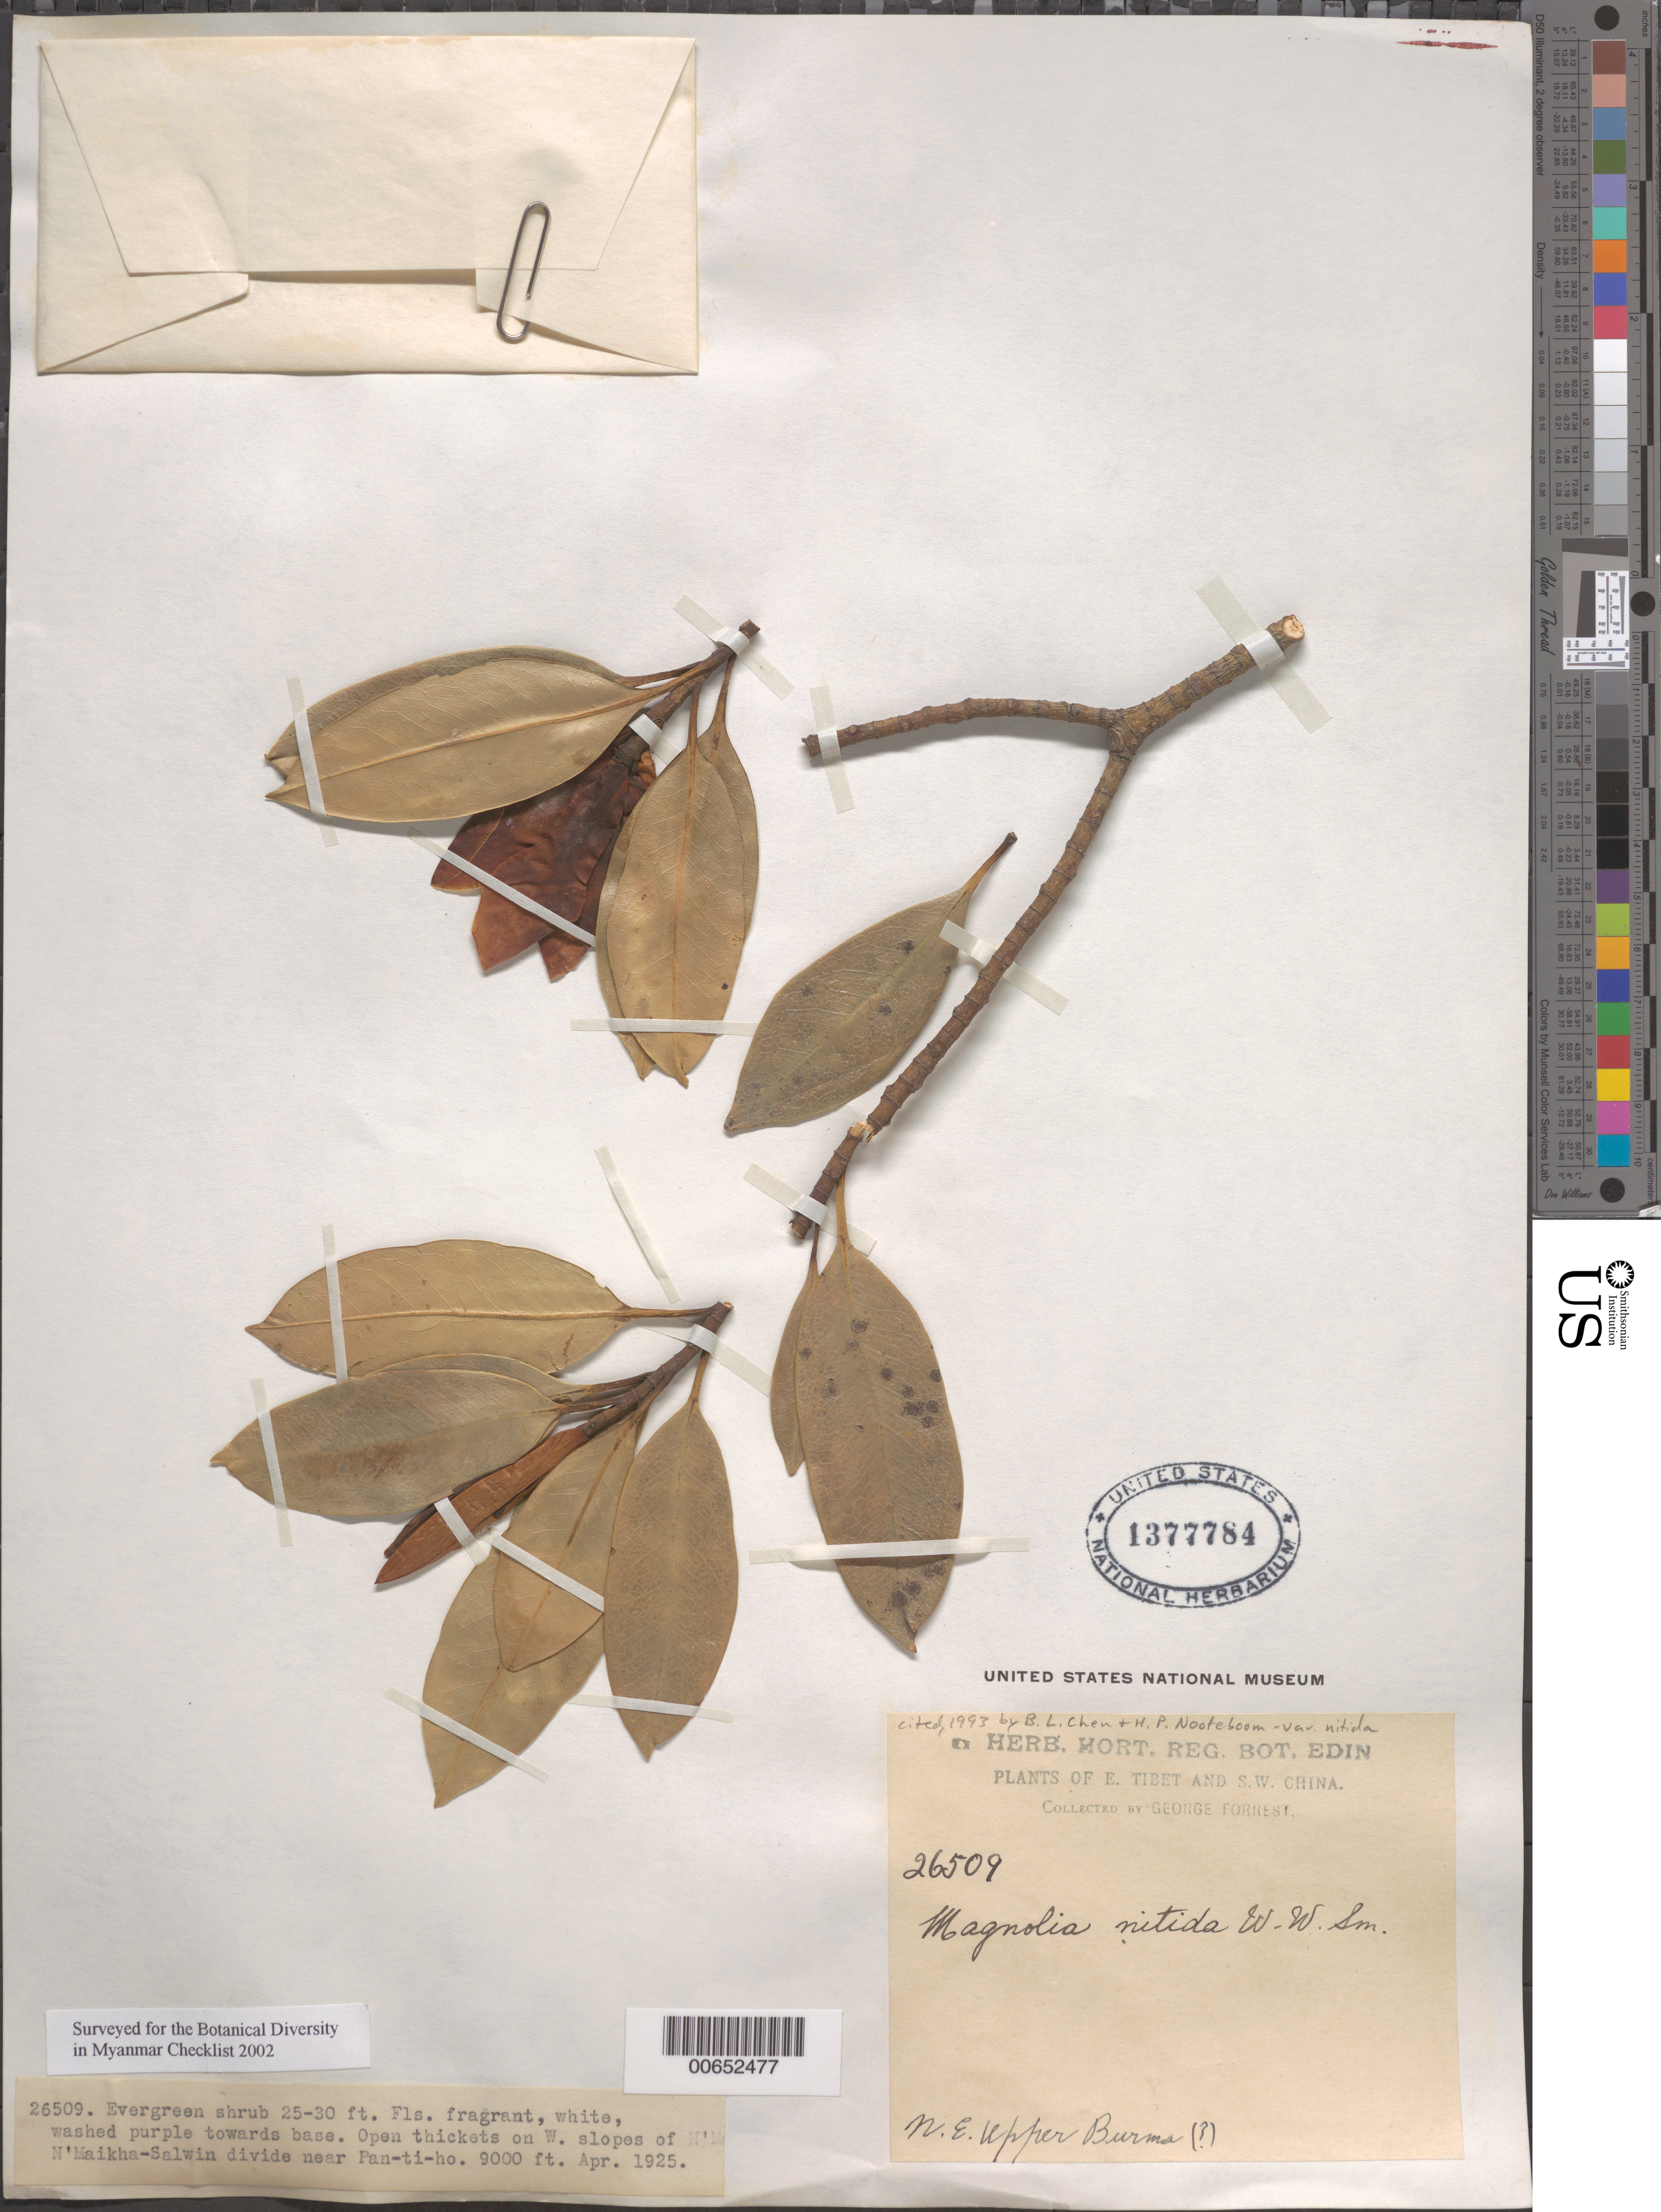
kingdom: Plantae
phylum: Tracheophyta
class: Magnoliopsida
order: Magnoliales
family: Magnoliaceae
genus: Magnolia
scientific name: Magnolia nitida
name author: W.W. Sm.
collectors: G. Forrest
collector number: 265009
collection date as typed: Apr 1925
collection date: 1925-04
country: Myanmar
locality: Upper Burma, W flank of N'Maikha-Salwin Divide, near Pan-ti-ho.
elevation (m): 2743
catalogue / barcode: US 1377784